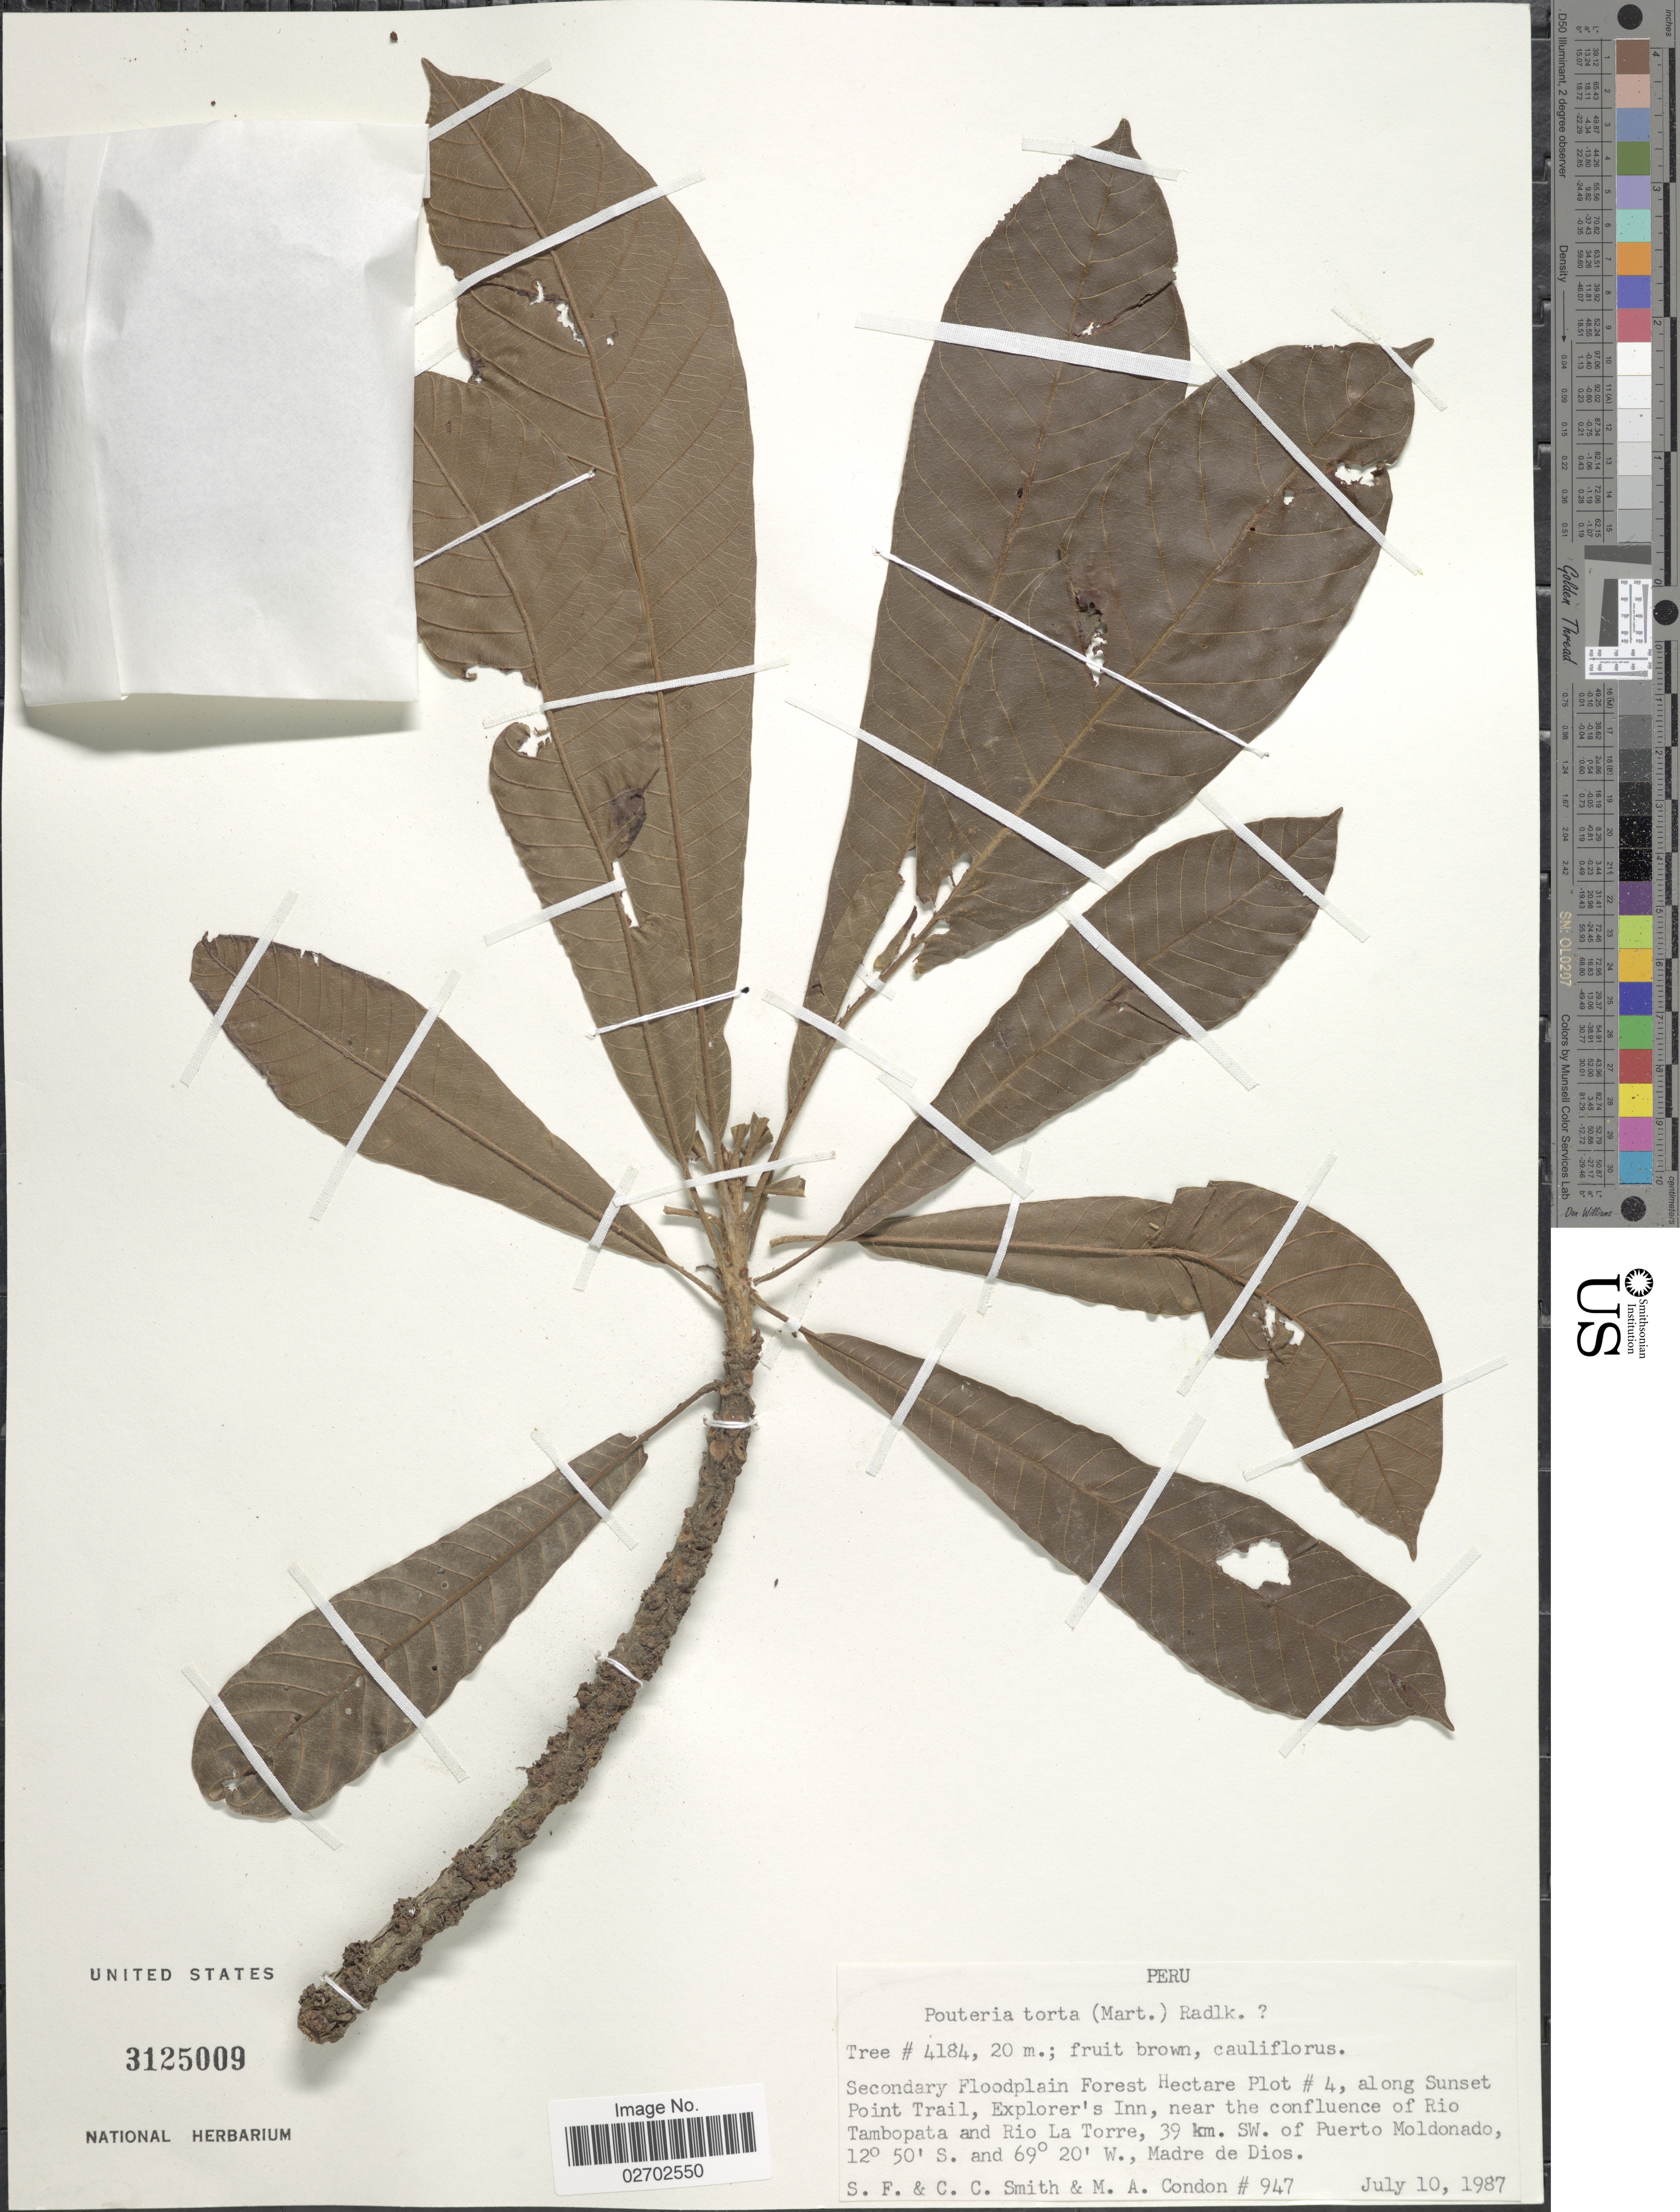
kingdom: Plantae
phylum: Tracheophyta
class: Magnoliopsida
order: Ericales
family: Sapotaceae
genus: Pouteria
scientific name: Pouteria torta subsp. glabra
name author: T.D. Penn.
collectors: S.F. Smith, C. C. Smith & M. A. Condon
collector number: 947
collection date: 1987-07-10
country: Peru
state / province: Madre de Dios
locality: Secondary Floodplain Forest Hectare Plot # 4, along Sunset Point Trail, Explorer's Inn, near the confluence of Rio Tambopata and Rio La Torre, 39 km. SW. of Puerto Moldonado.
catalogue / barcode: US 3125009